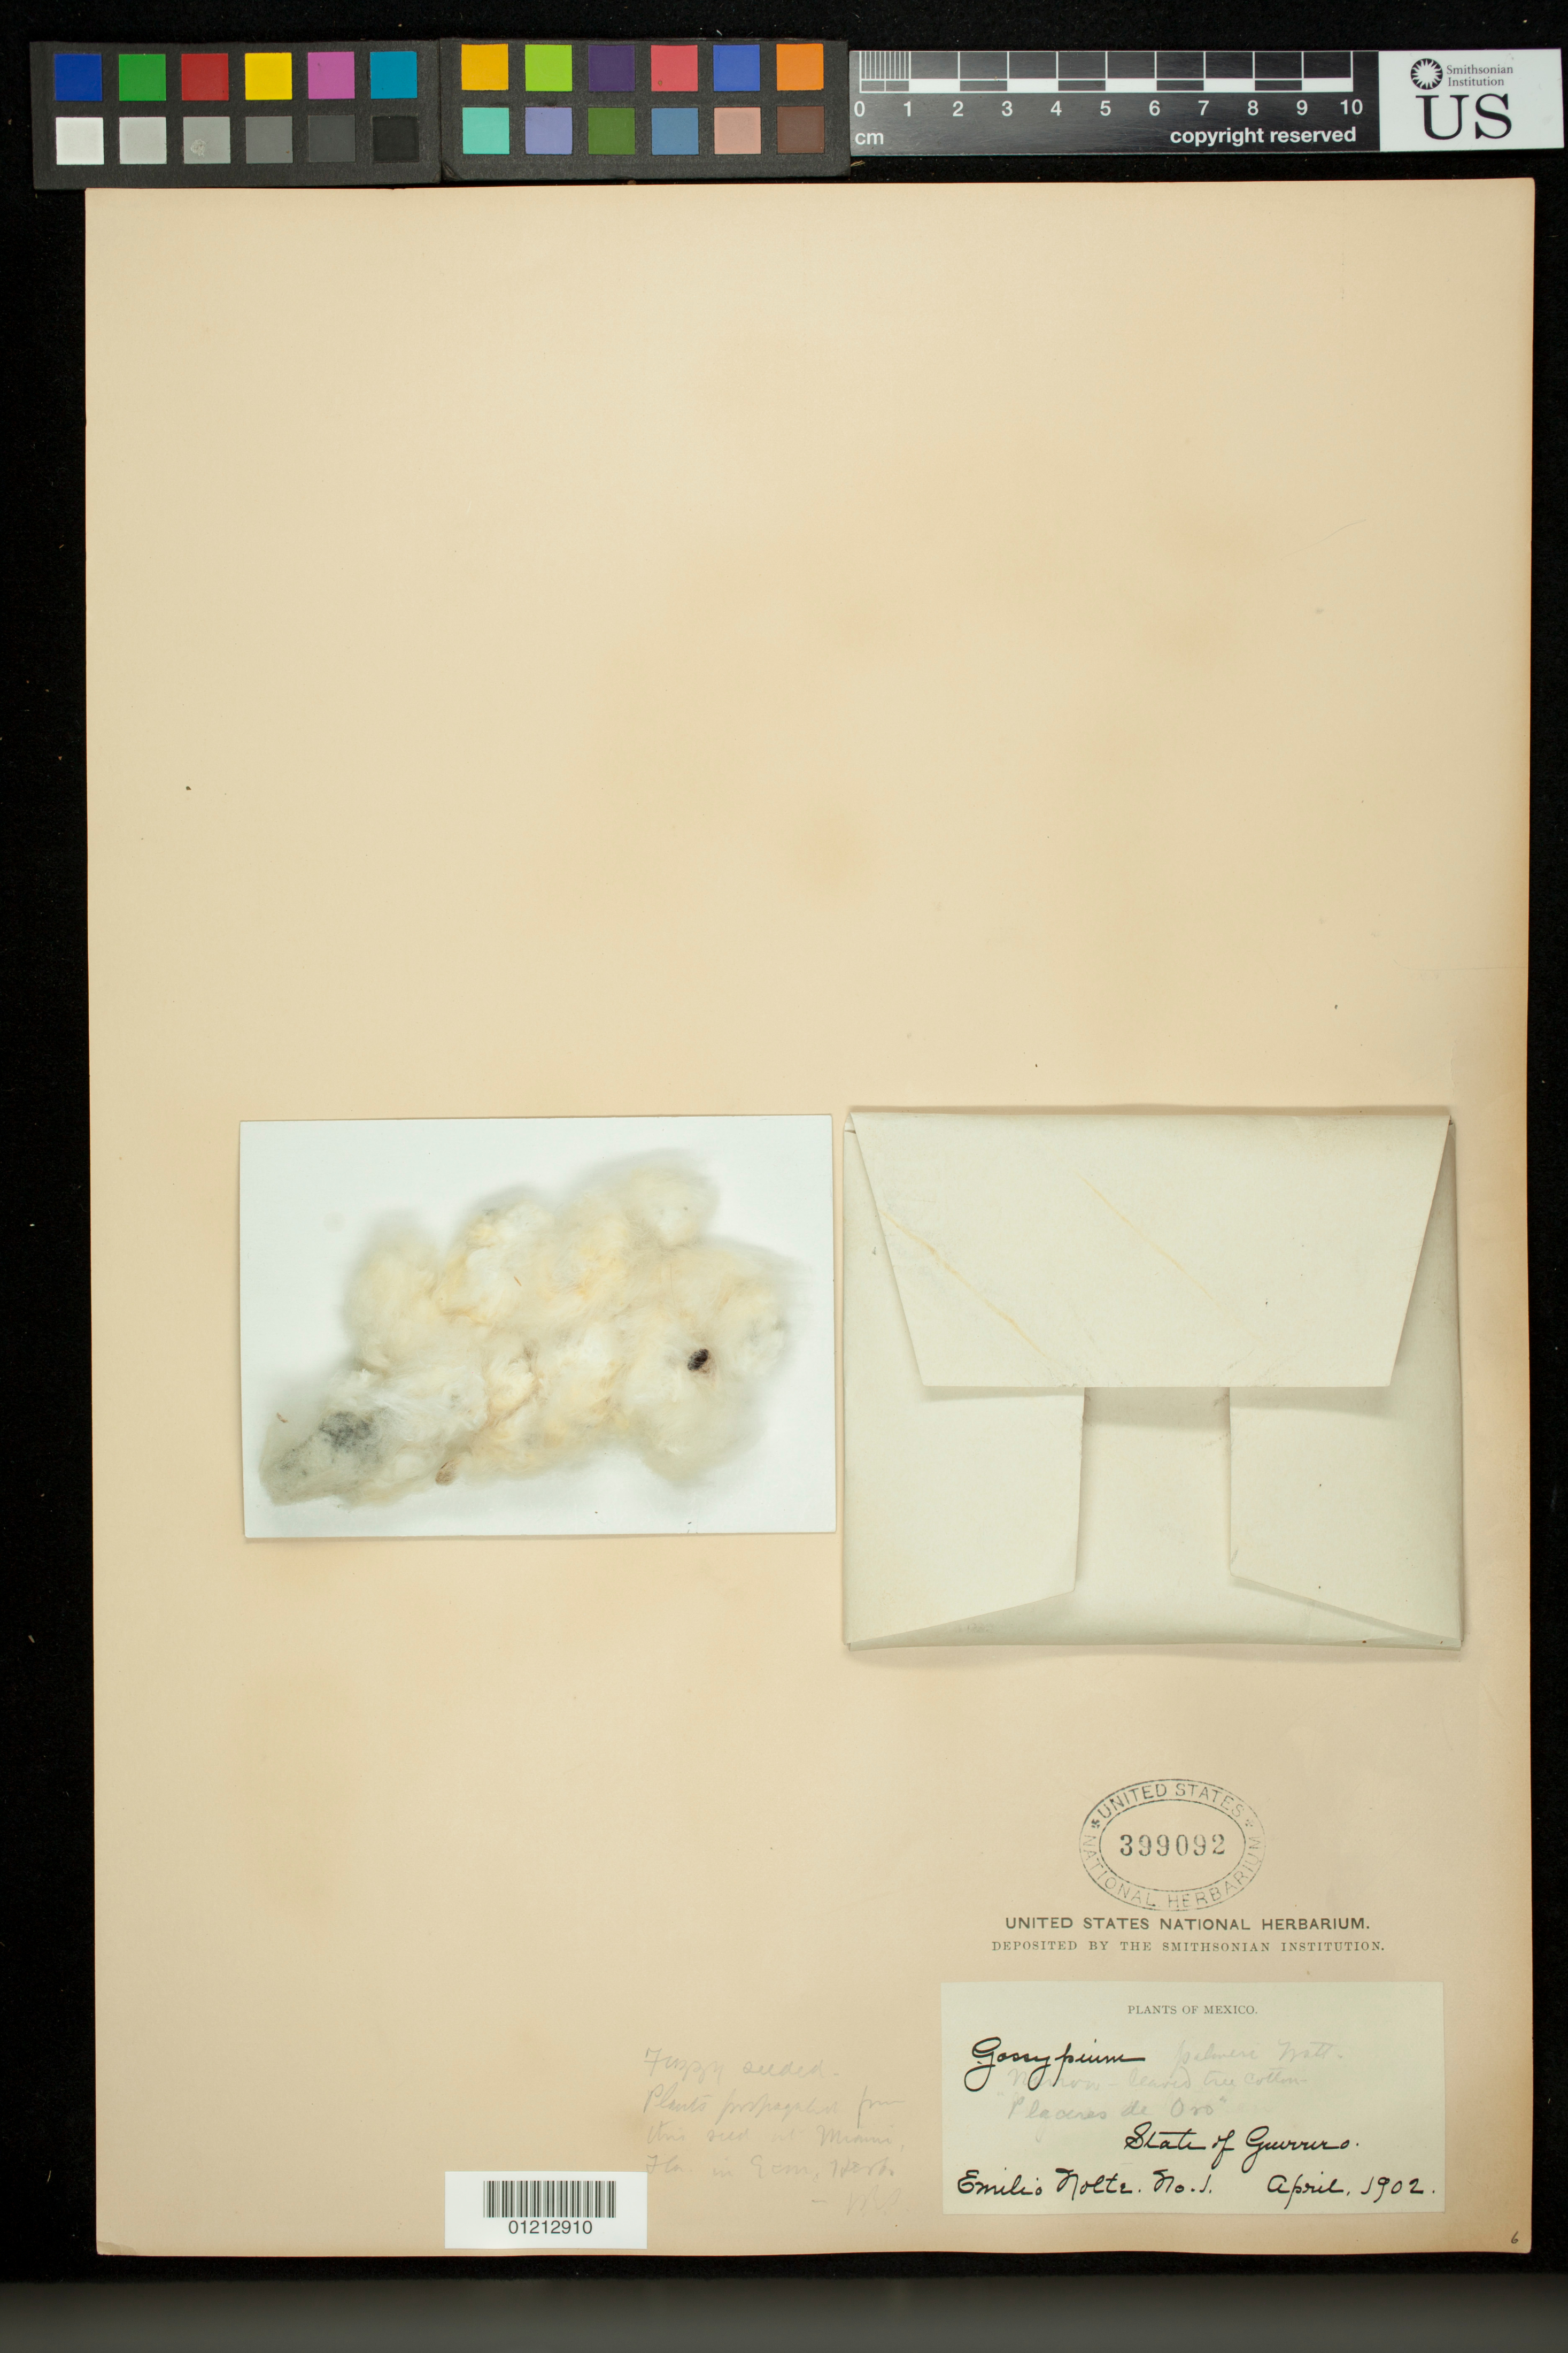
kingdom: Plantae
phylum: Tracheophyta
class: Magnoliopsida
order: Malvales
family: Malvaceae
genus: Gossypium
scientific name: Gossypium palmeri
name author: G. Watt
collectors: E. Nolte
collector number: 1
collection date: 1902-04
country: Mexico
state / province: Guerrero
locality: Placeres de Oro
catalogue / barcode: US 399092